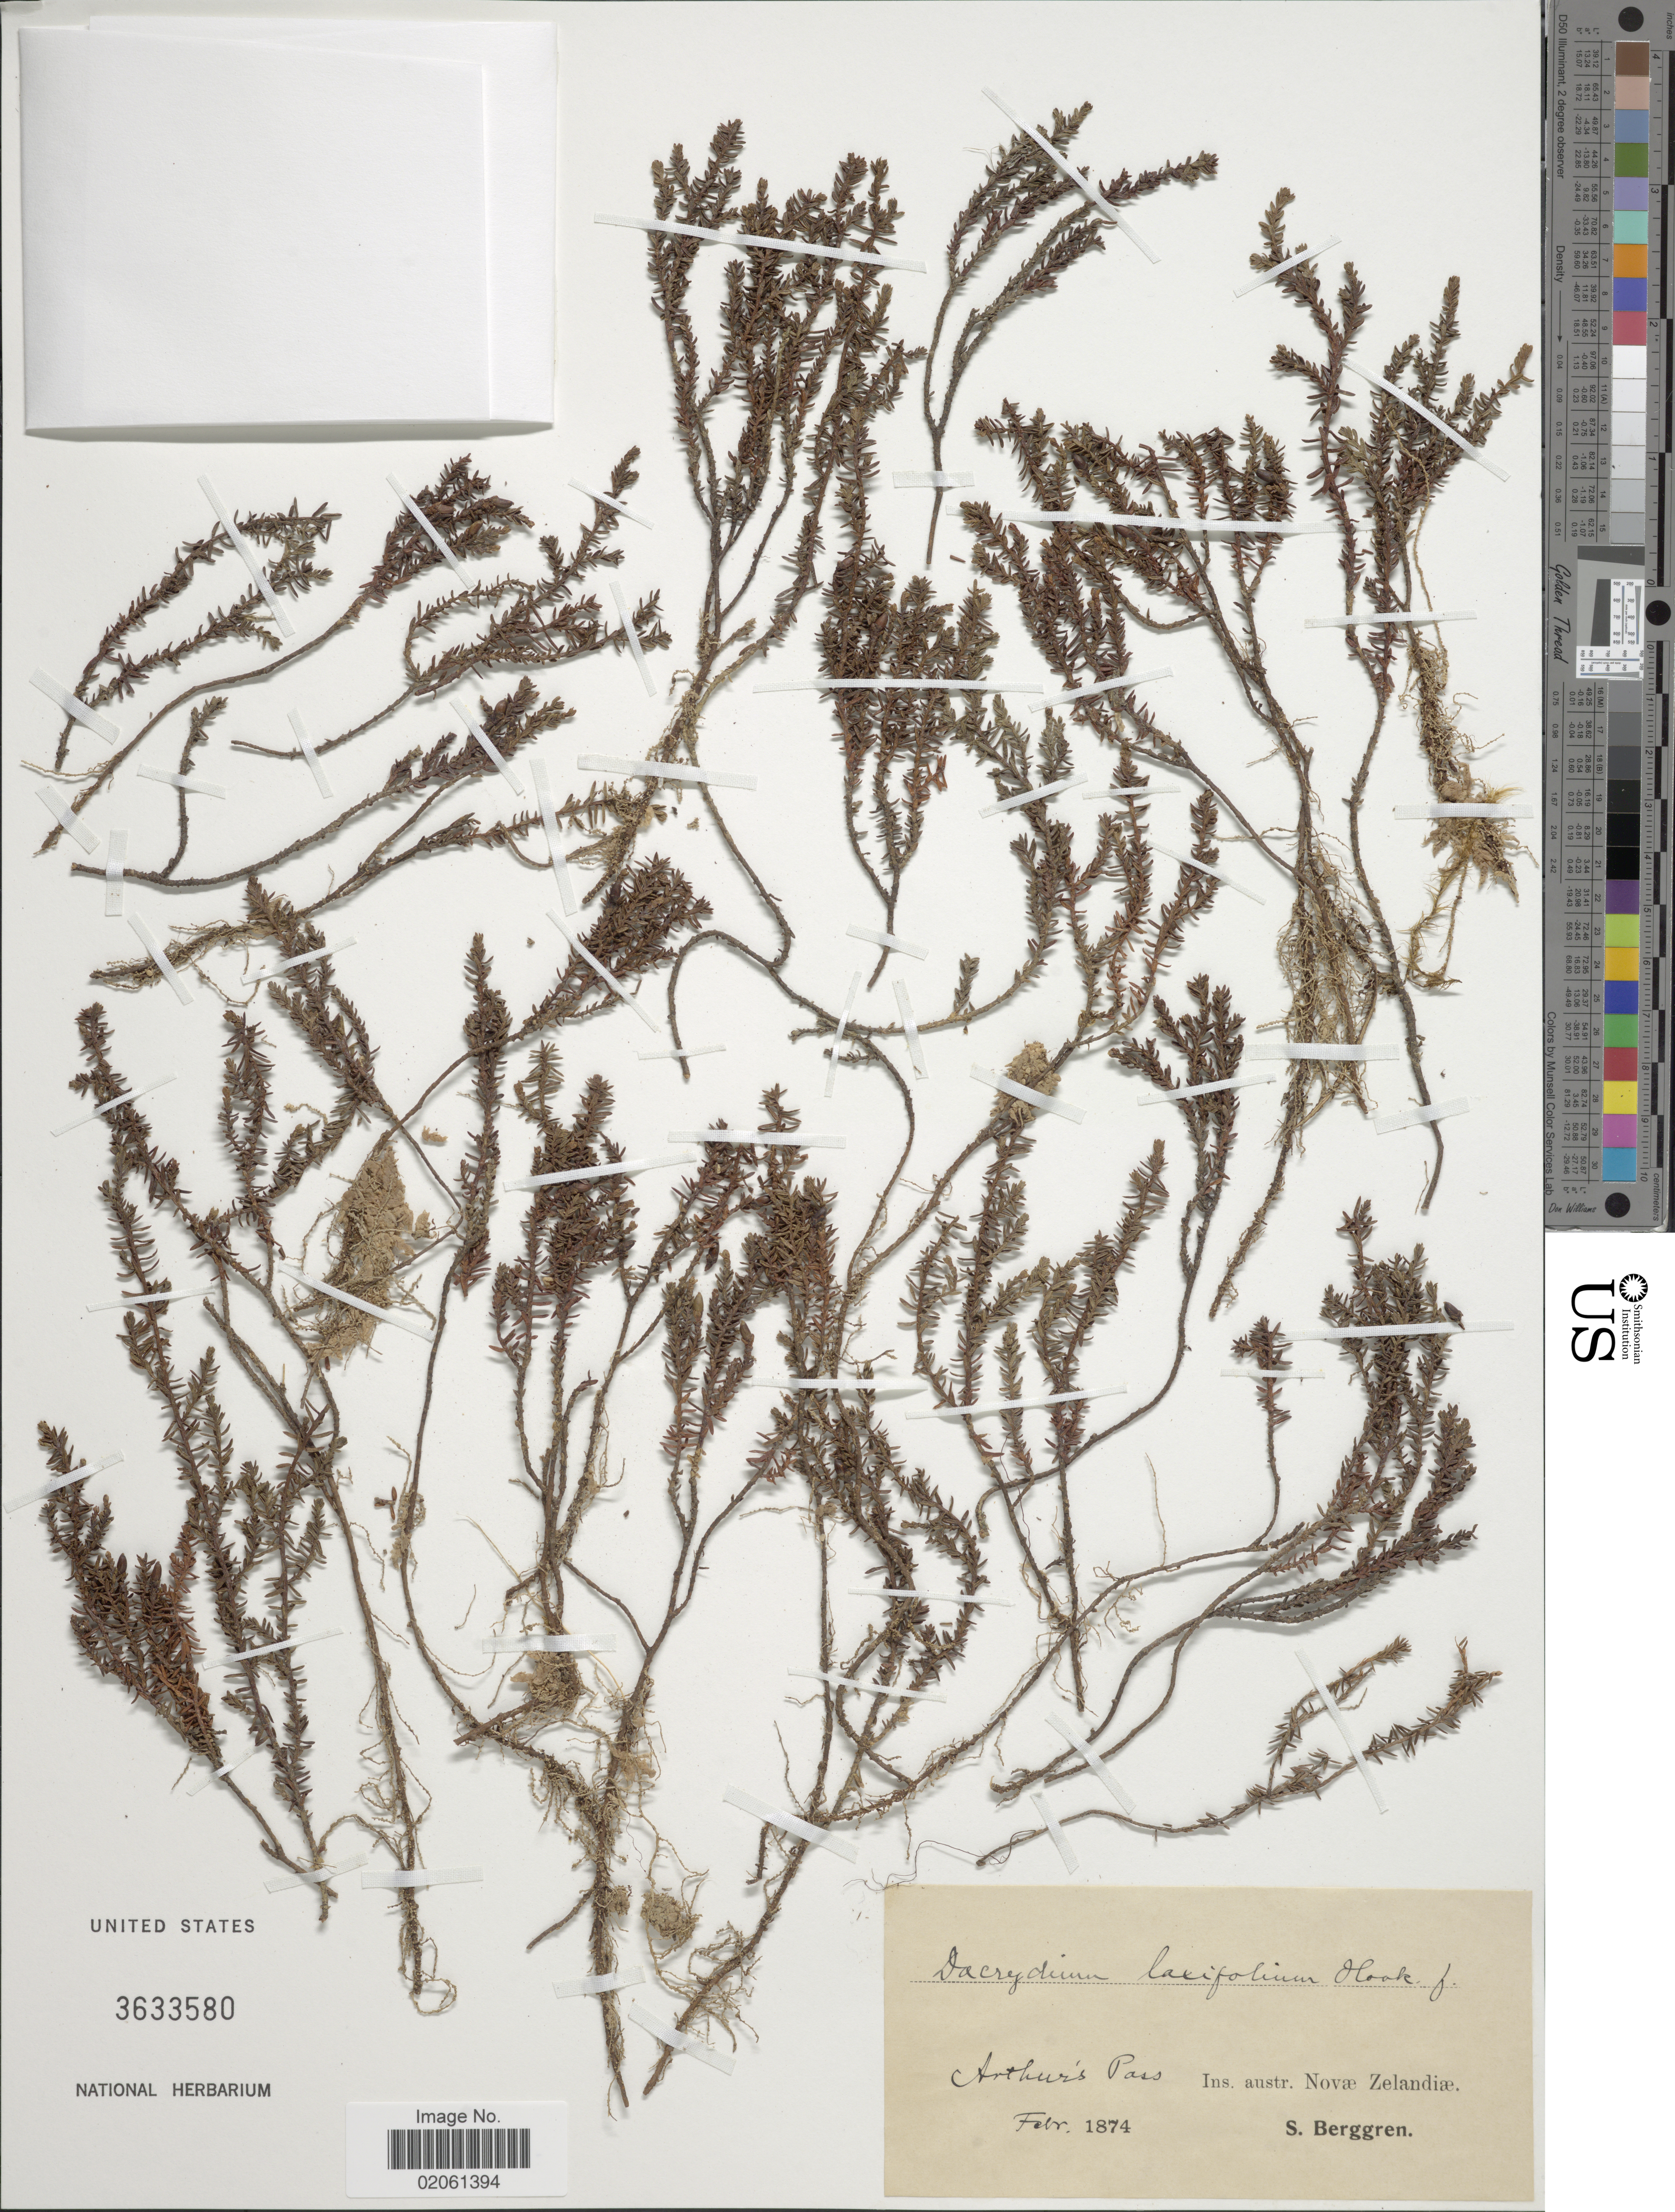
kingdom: Plantae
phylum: Tracheophyta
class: Pinopsida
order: Pinales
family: Podocarpaceae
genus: Dacrydium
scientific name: Dacrydium laxifolium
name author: Hook. f.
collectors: S. Berggren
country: New Zealand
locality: Arthur's Pass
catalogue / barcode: US 3633580